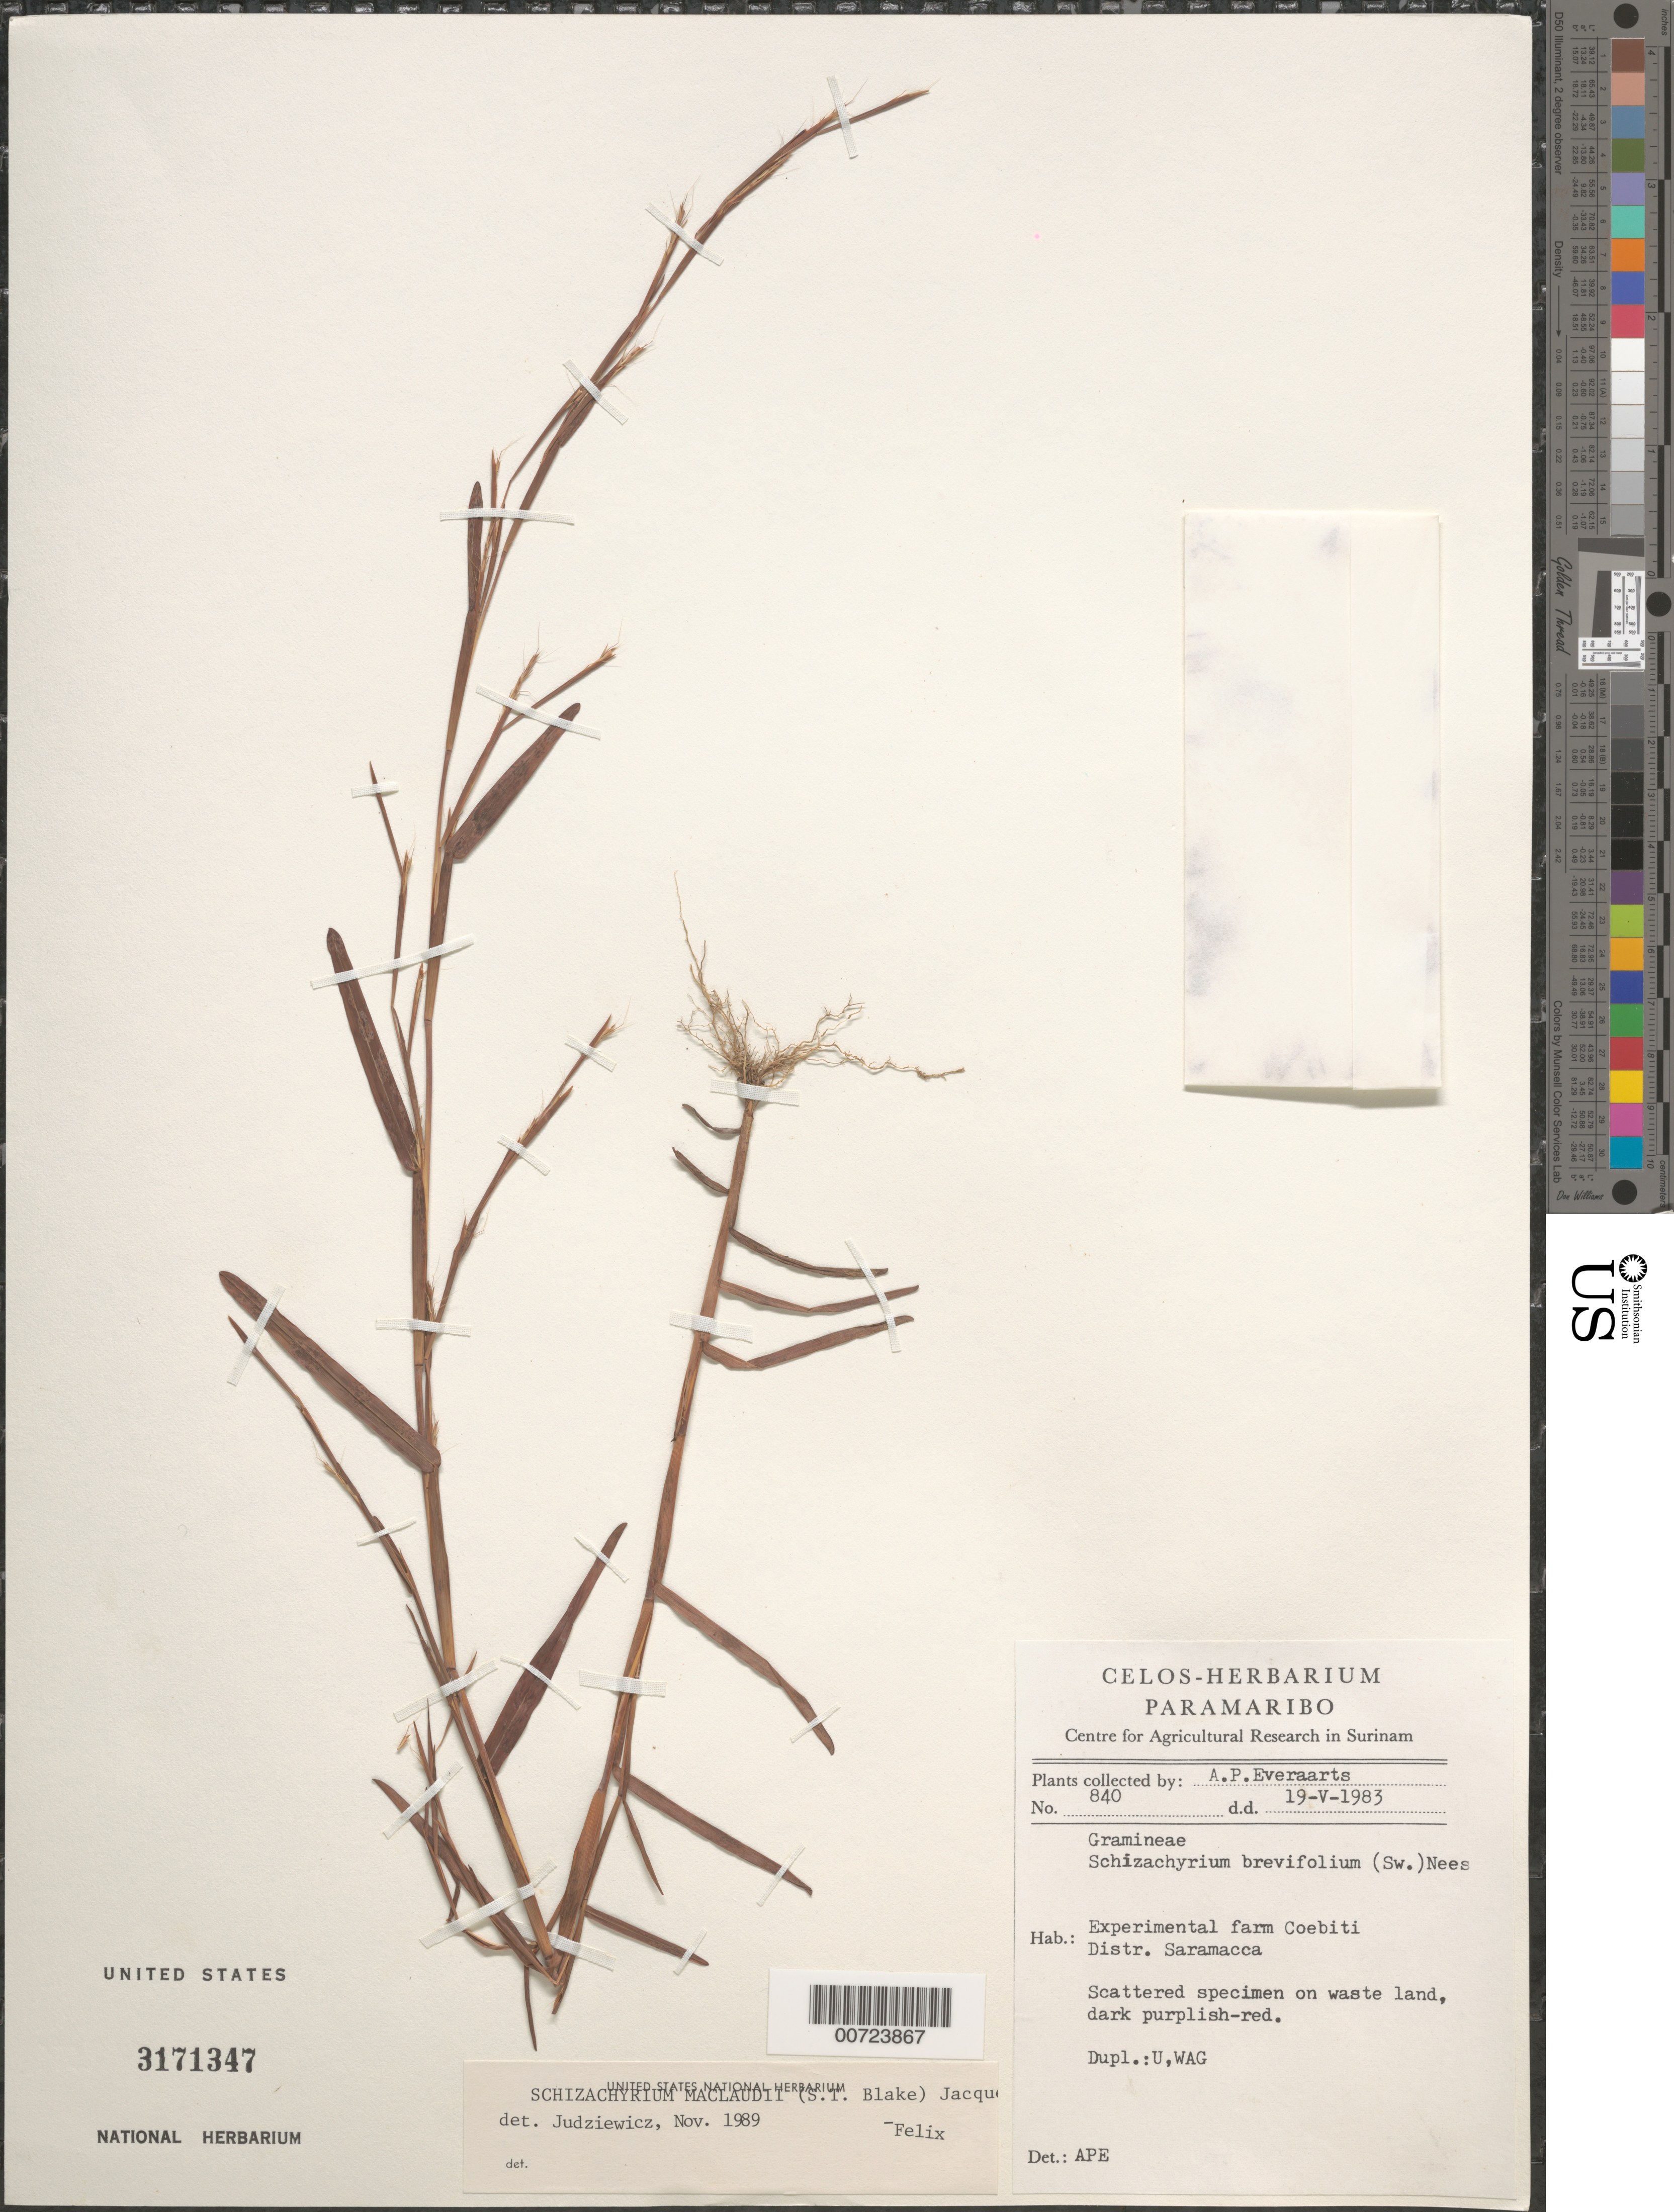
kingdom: Plantae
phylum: Tracheophyta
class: Liliopsida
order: Poales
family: Poaceae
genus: Schizachyrium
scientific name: Schizachyrium maclaudii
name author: S.T. Blake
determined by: Judziewicz, E. J.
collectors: A. Everaarts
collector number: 840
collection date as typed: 19-May-83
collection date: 1983-05-19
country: Suriname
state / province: Saramacca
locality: Coebiti Experimental Farm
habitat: Waste land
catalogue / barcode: US 3171347